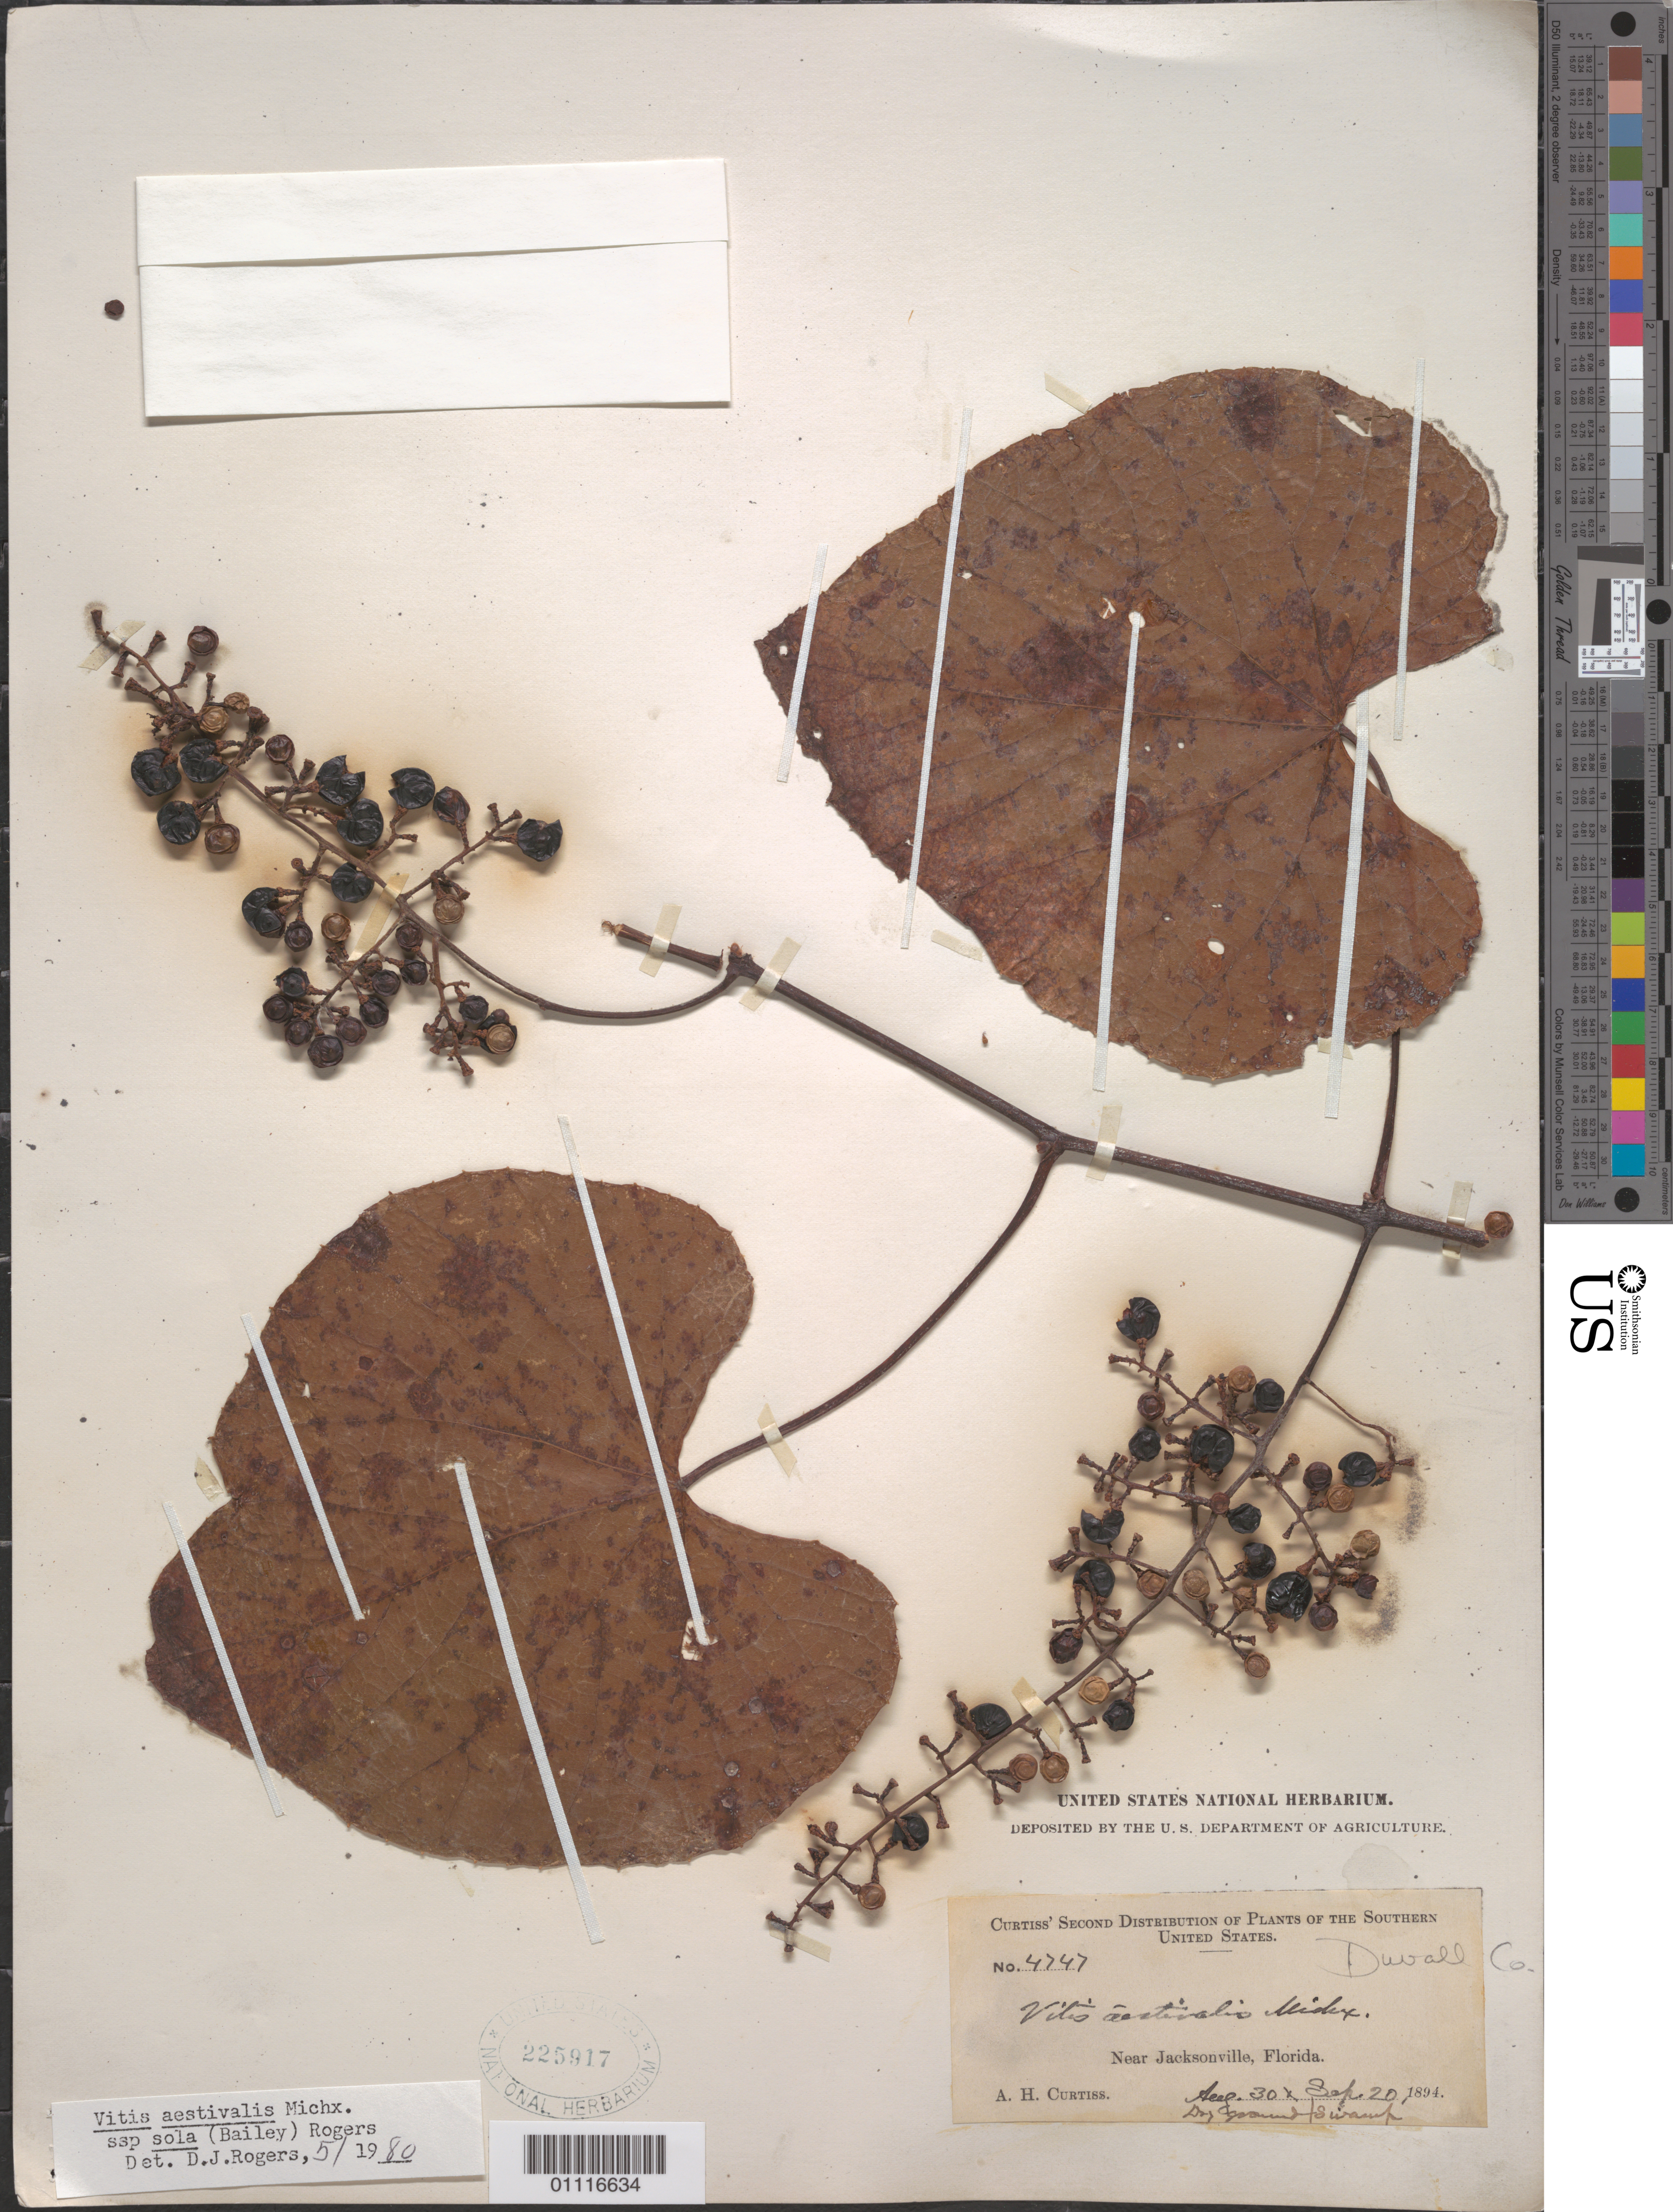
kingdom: Plantae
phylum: Tracheophyta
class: Magnoliopsida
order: Vitales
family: Vitaceae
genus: Vitis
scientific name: Vitis aestivalis subsp. sola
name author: (L.H. Bailey) W.M. Rogers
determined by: Rogers, D. J.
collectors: A. H. Curtiss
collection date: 1894-08-30/1894-09-20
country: United States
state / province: Florida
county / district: Duvall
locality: Jacksonville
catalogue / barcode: US 225917